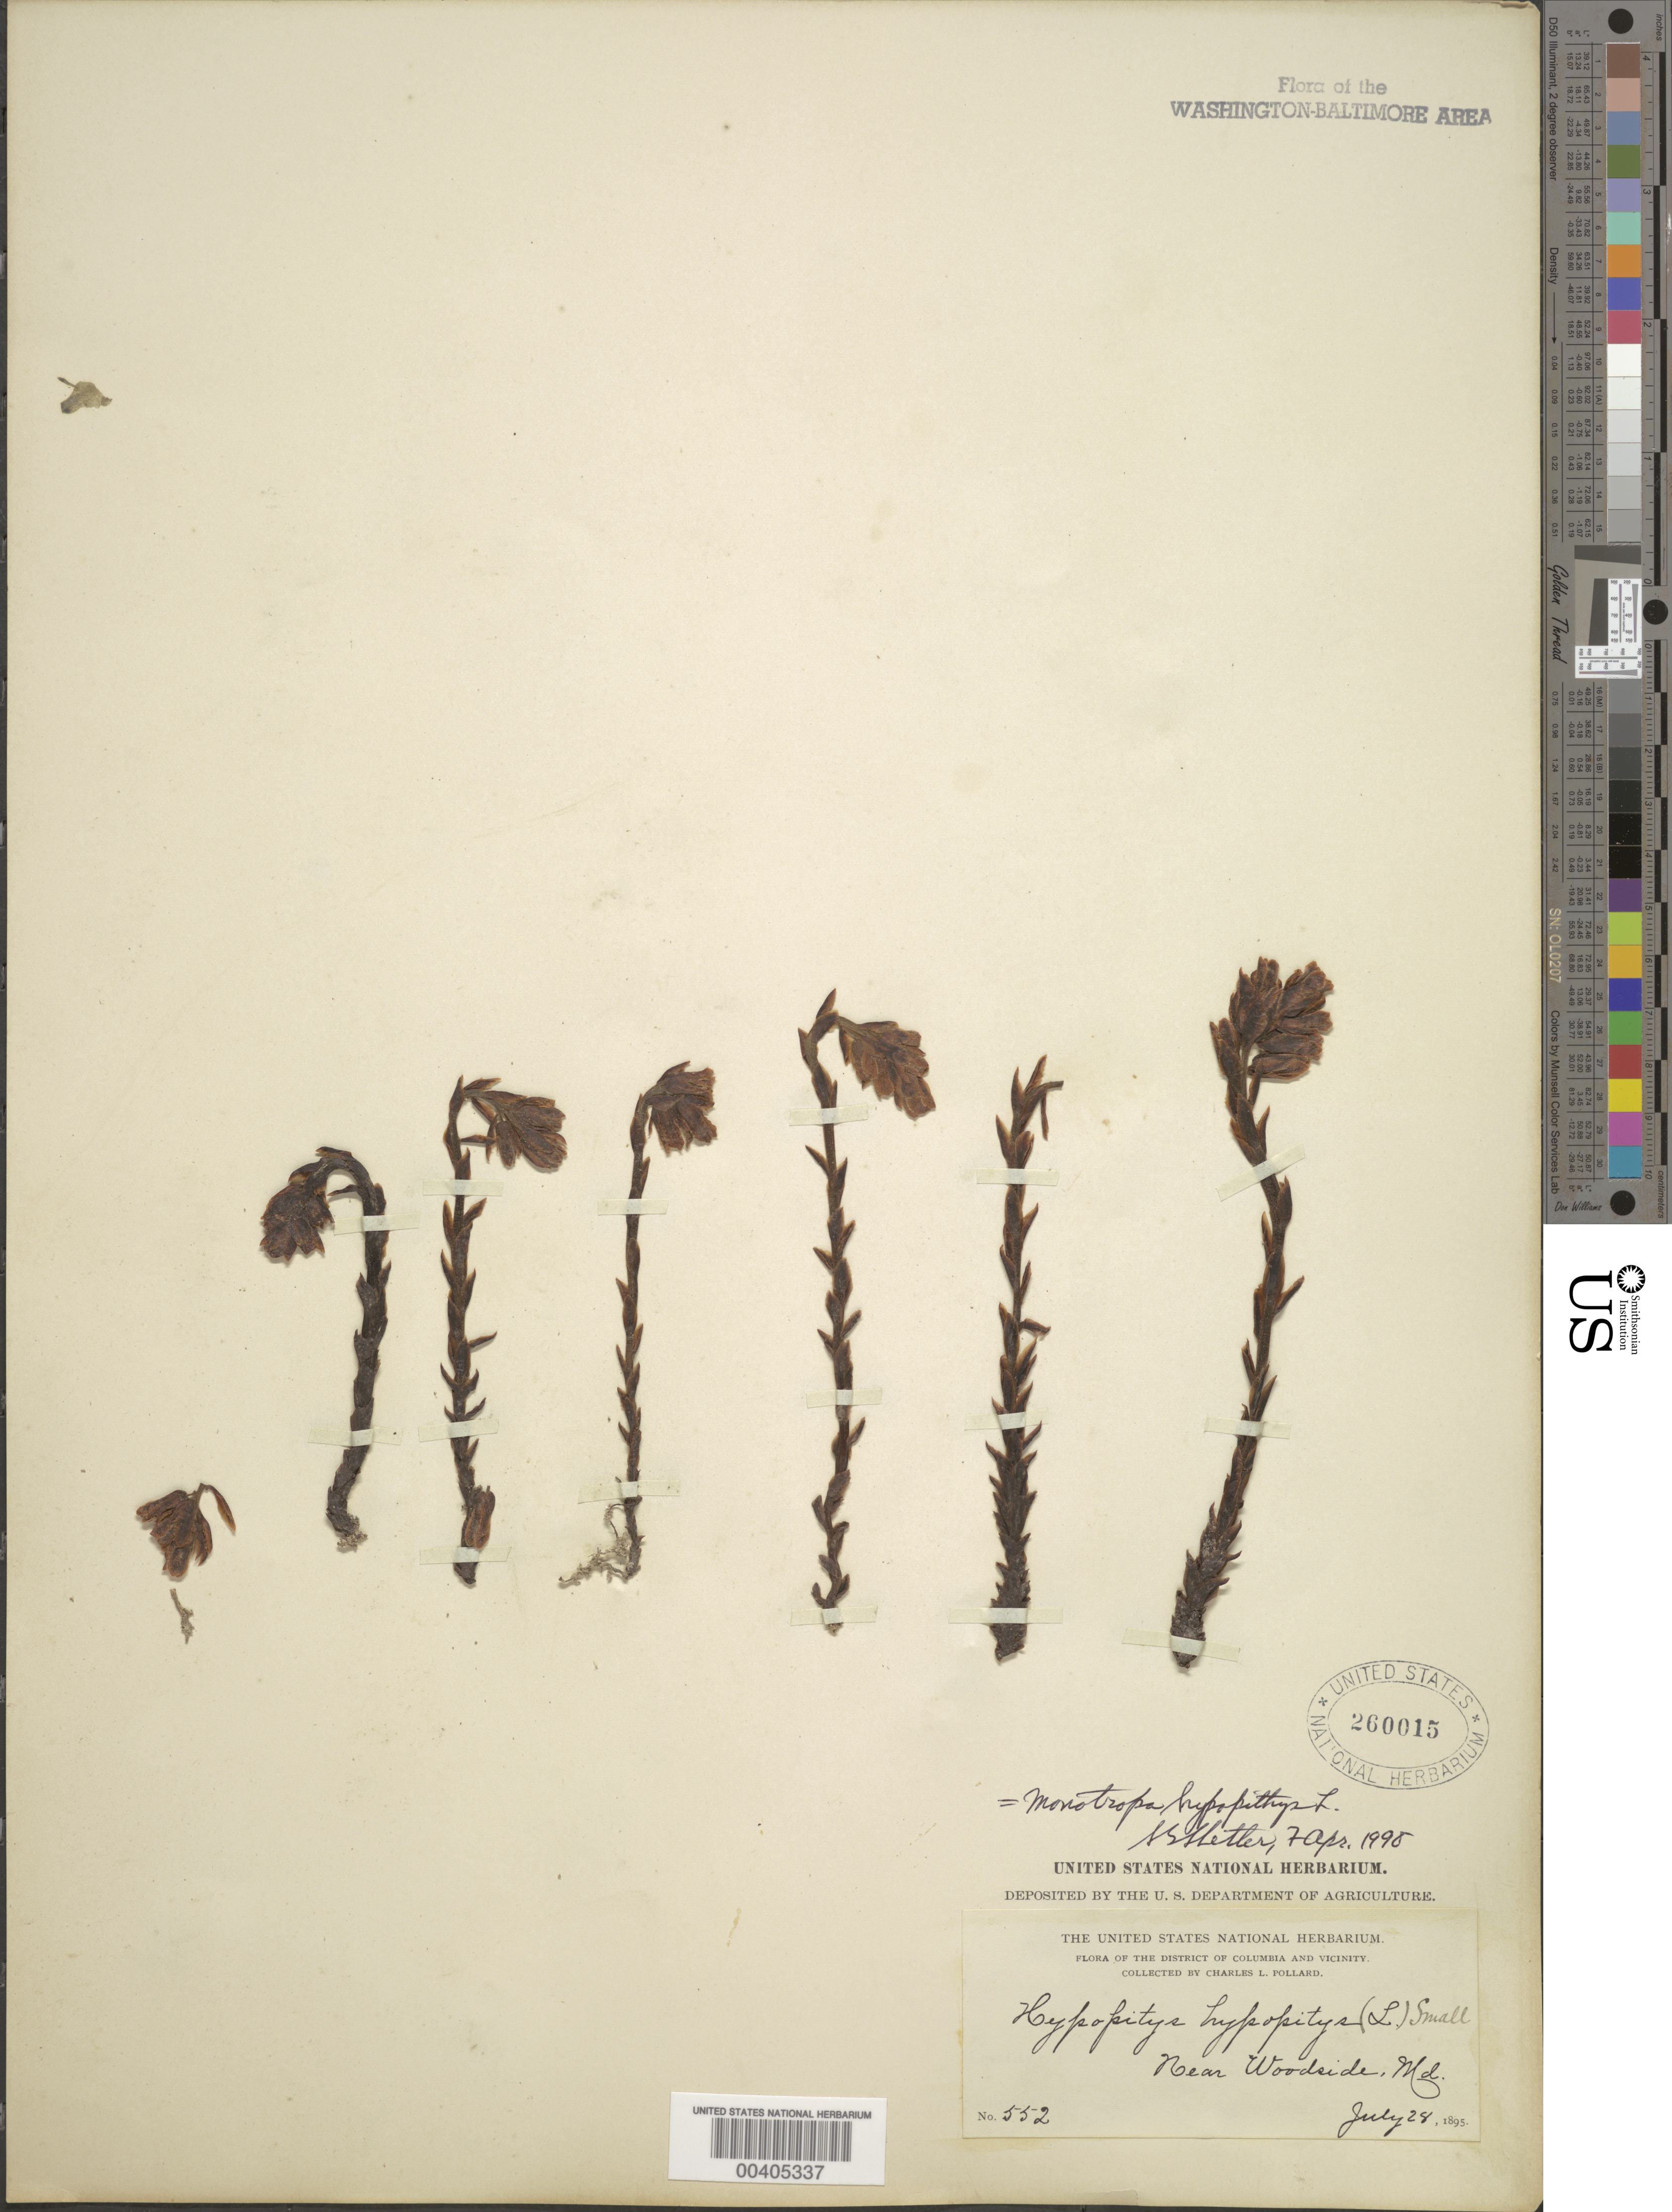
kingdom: Plantae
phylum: Tracheophyta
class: Magnoliopsida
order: Ericales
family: Ericaceae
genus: Hypopitys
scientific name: Hypopitys monotropa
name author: Crantz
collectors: C. L. Pollard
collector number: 552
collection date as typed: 24 Jul 1895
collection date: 1895-07-24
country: United States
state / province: Maryland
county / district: Montgomery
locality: Woodside vicinity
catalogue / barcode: US 260015